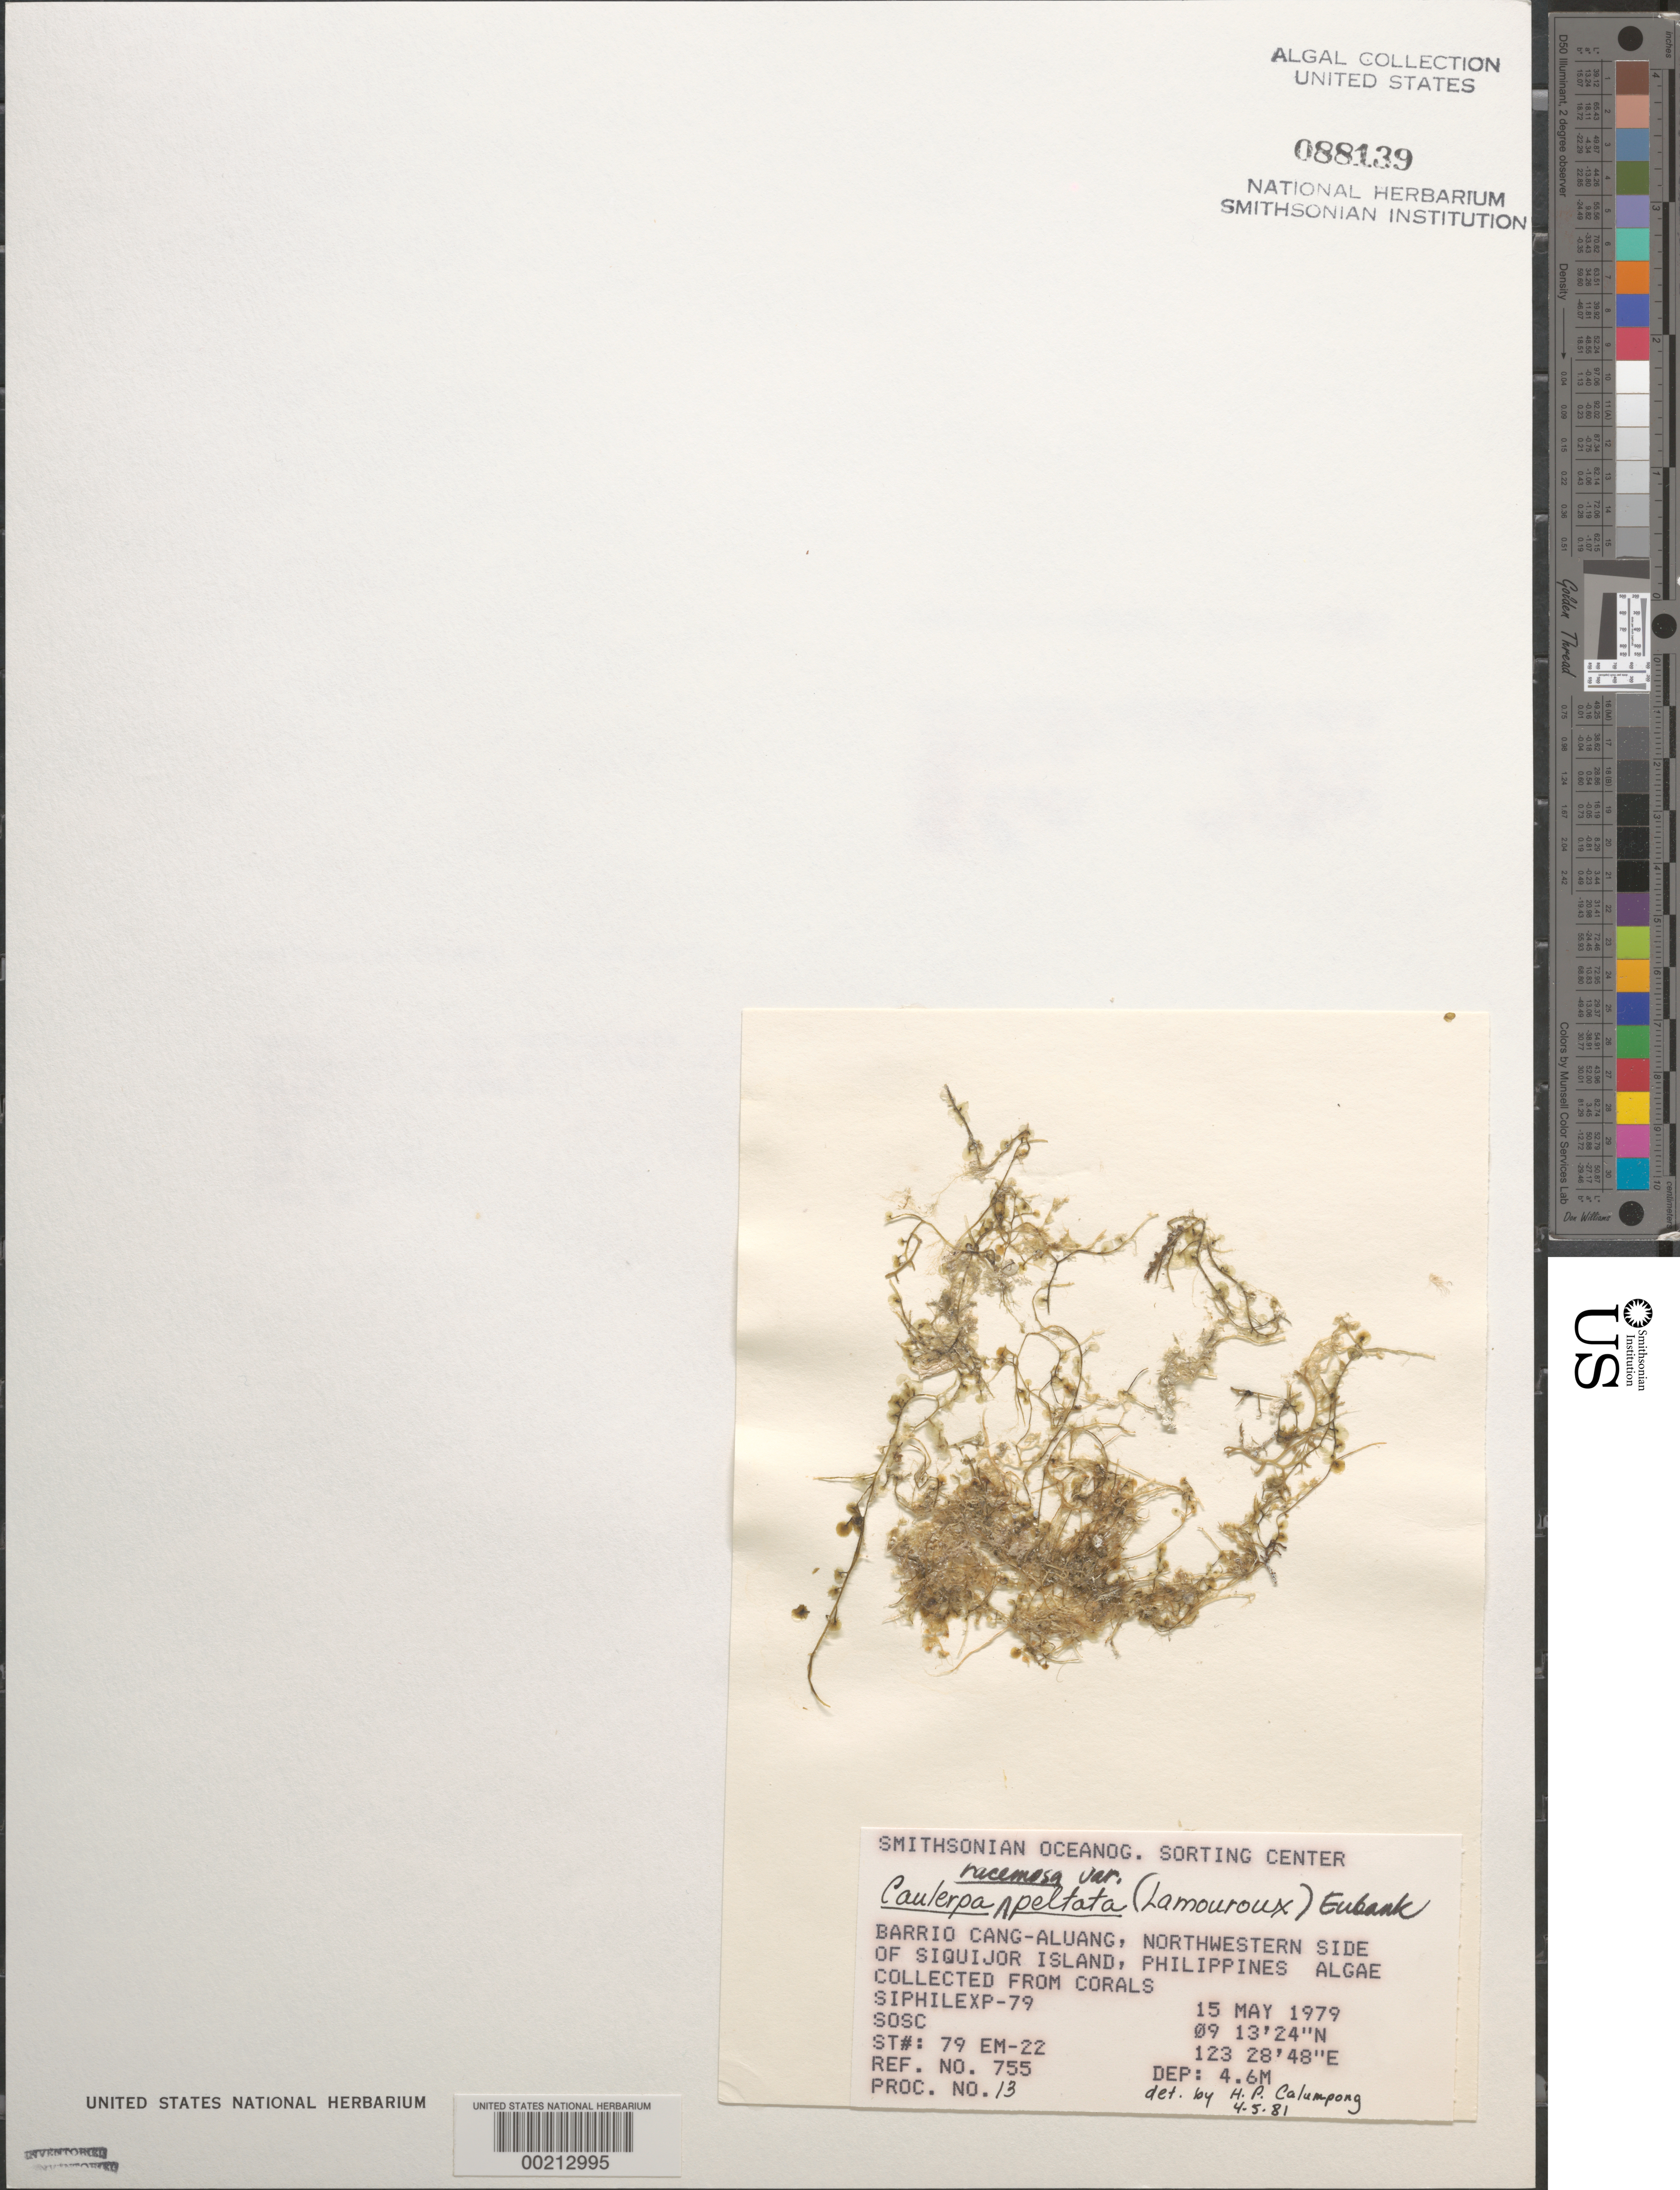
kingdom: Plantae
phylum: Chlorophyta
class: Ulvophyceae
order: Bryopsidales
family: Caulerpaceae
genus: Caulerpa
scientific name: Caulerpa racemosa var. peltata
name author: (J.V.Lamouroux) Eubank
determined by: Calumpong, H. P.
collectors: SOSC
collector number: Station 79 Em-22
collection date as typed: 15 May 1979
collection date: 1979-05-15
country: Philippines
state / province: Central Visayas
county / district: Siquijor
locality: Visayan, Barrio cang-aluang, siquijor island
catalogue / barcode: US 88139